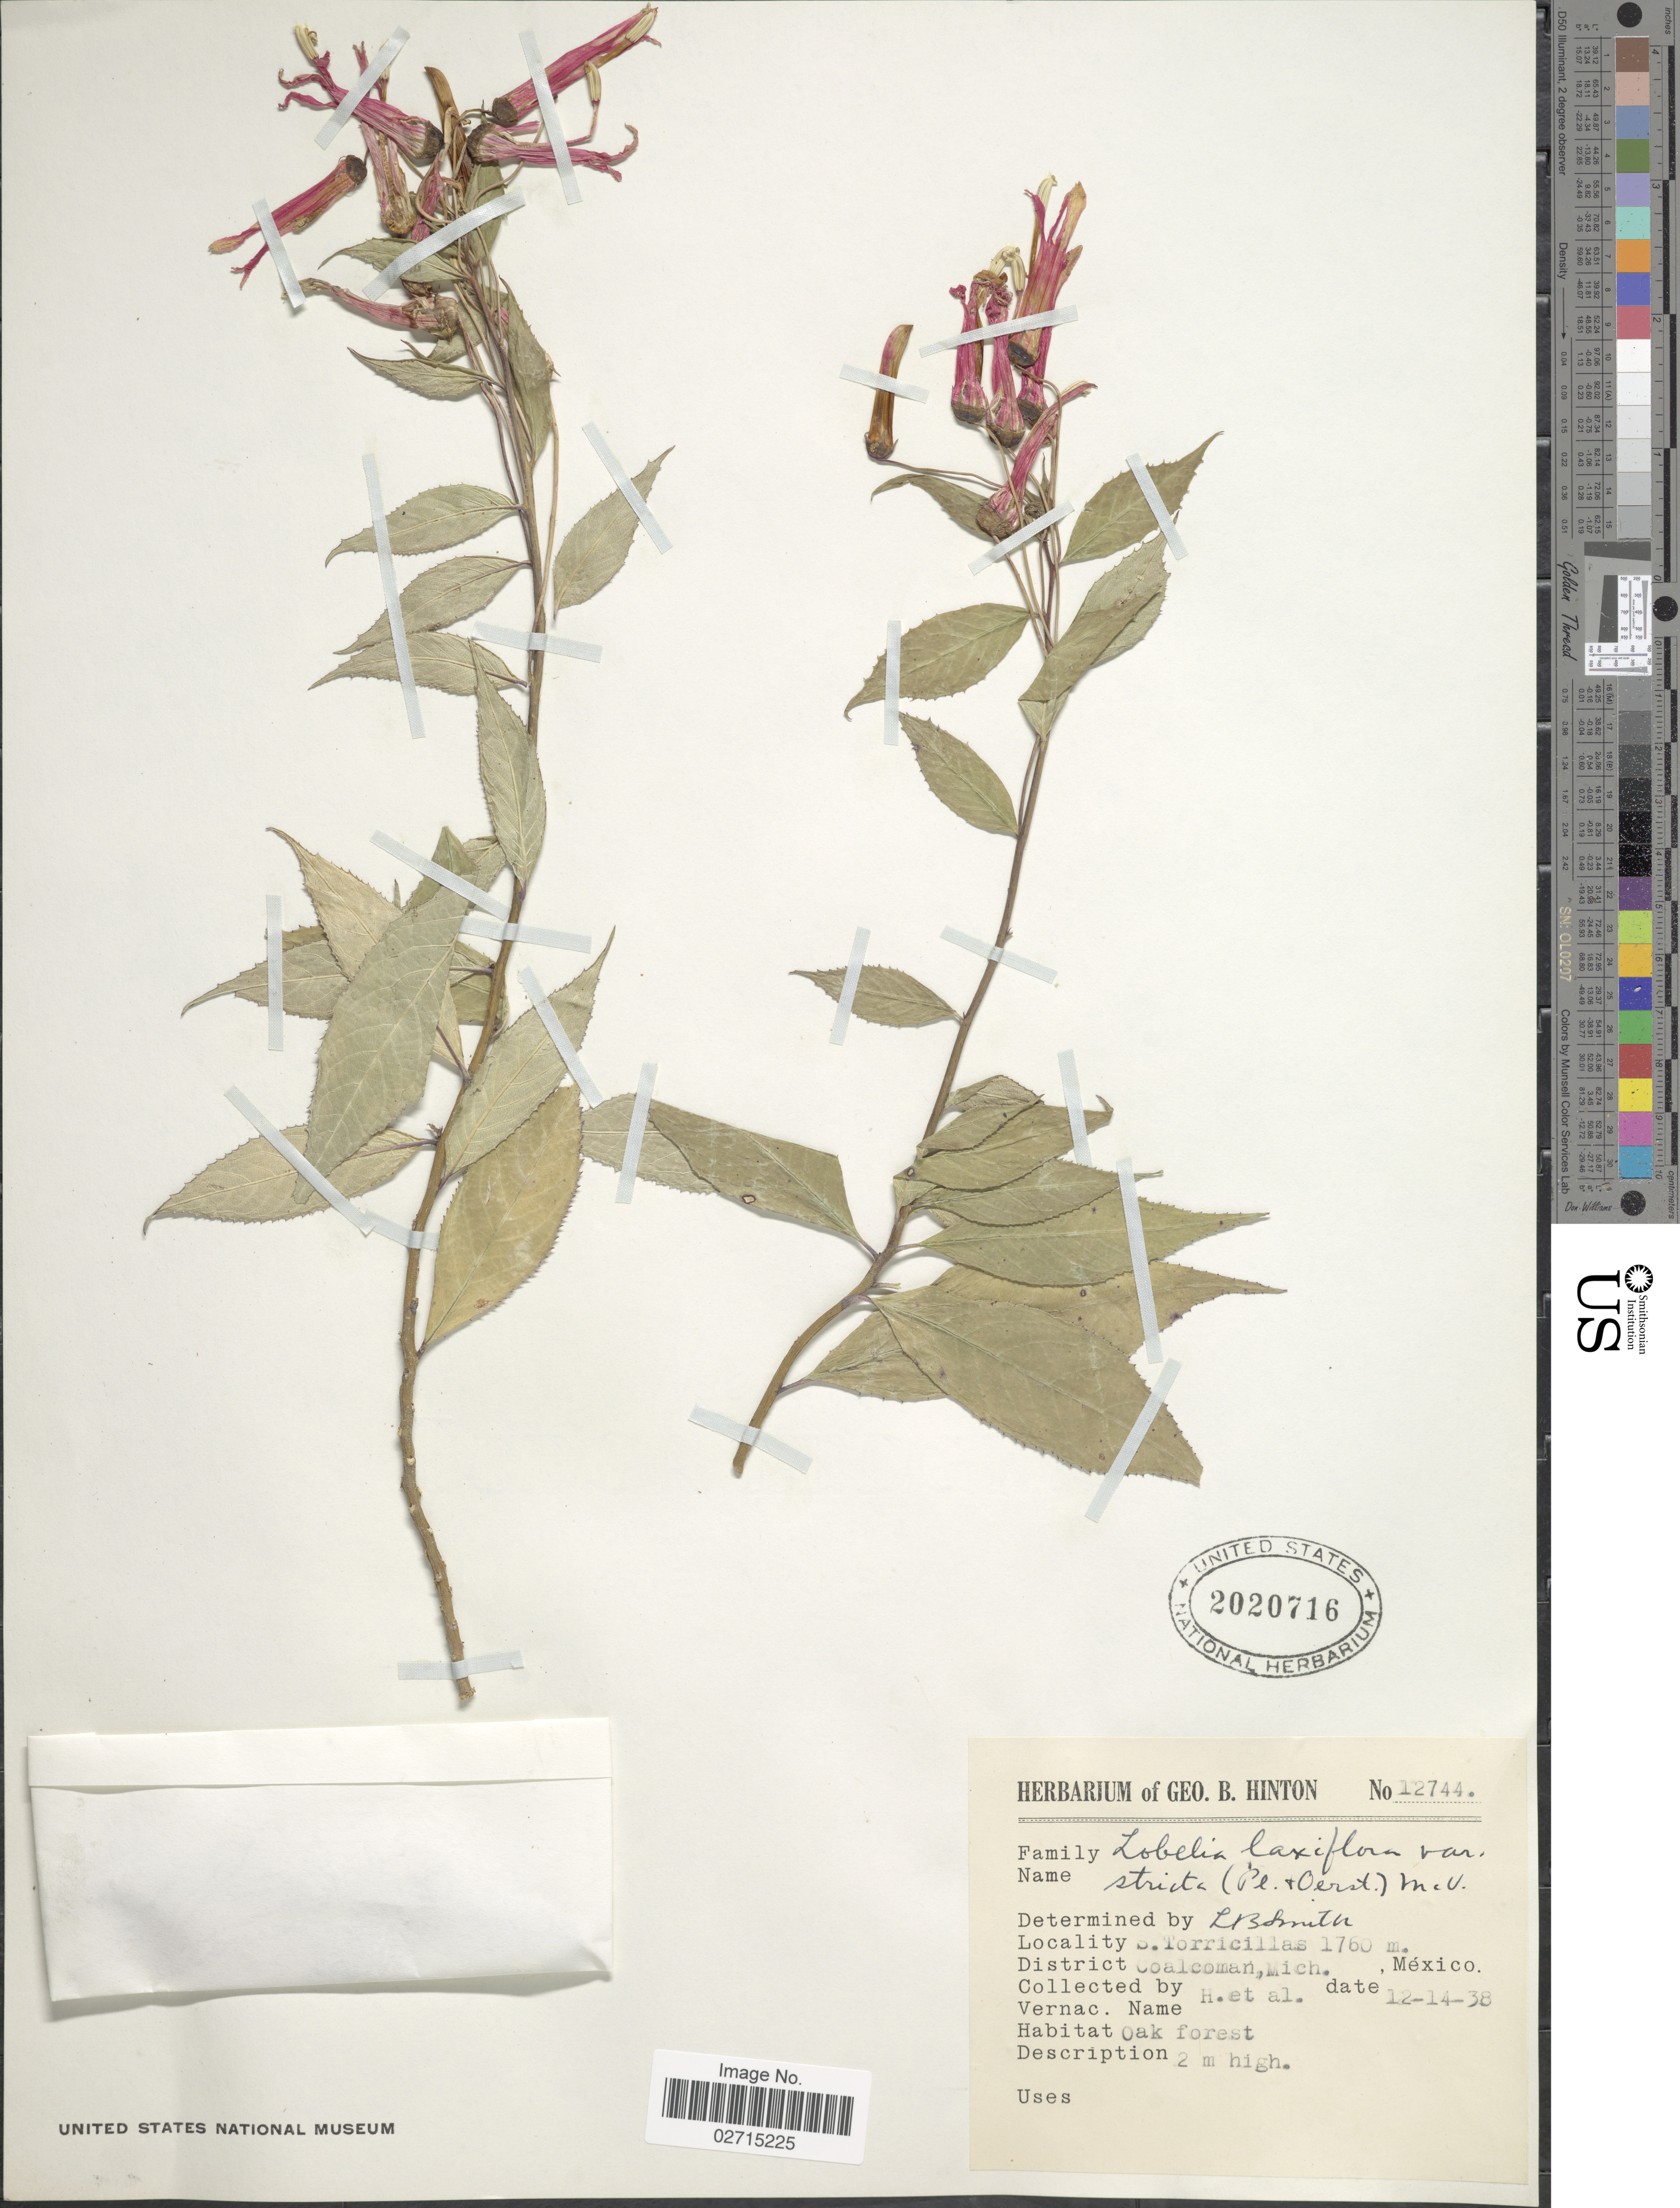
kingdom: Plantae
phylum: Tracheophyta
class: Magnoliopsida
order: Asterales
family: Campanulaceae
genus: Lobelia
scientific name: Lobelia laxiflora var. stricta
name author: (Planch. & Oerst.) McVaugh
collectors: G. B. Hinton & et al.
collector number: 12744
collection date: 1938-12-14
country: Mexico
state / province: Michoacán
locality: S. Torricillas, District Coalcoman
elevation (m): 1760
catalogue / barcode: US 2020716